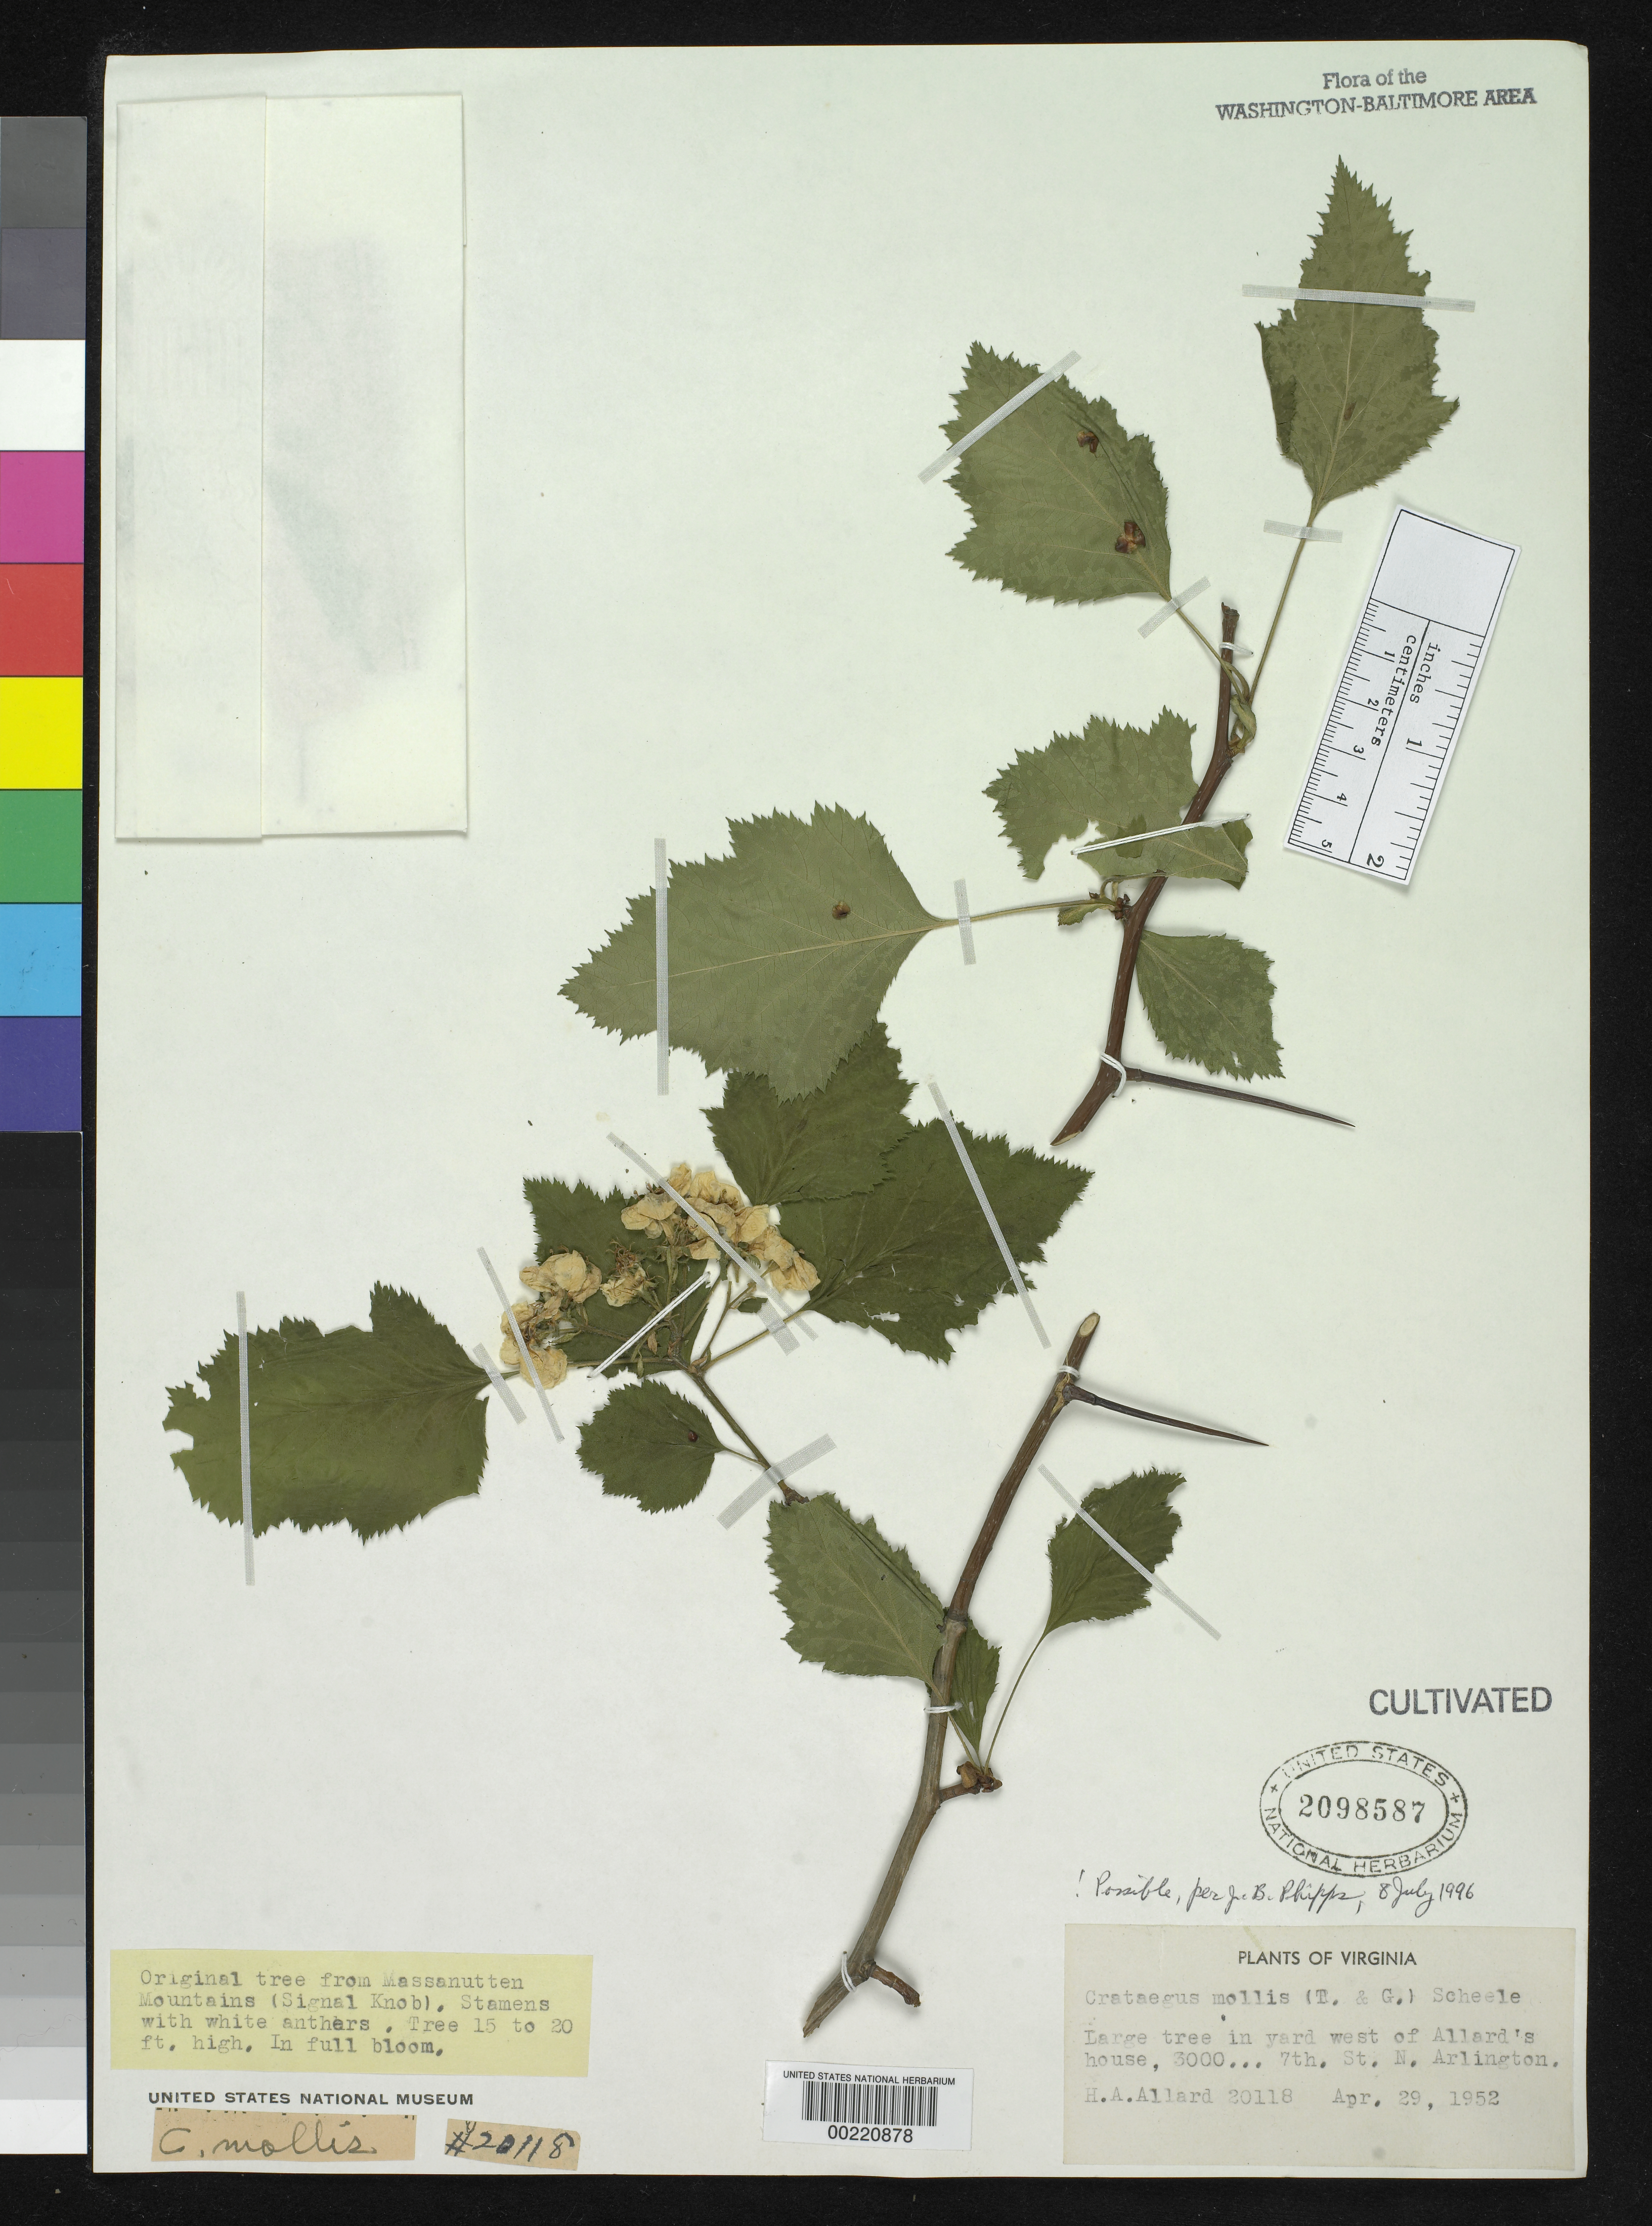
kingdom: Plantae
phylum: Tracheophyta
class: Magnoliopsida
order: Rosales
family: Rosaceae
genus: Crataegus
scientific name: Crataegus mollis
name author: (Torr. & A. Gray) Scheele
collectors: H. A. Allard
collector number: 20118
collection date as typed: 29 Apr 1952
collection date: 1952-04-29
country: United States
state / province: Virginia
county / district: Arlington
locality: Arlington, 3000 7th N, in yard W of Allard's House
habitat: Yard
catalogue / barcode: US 2098587